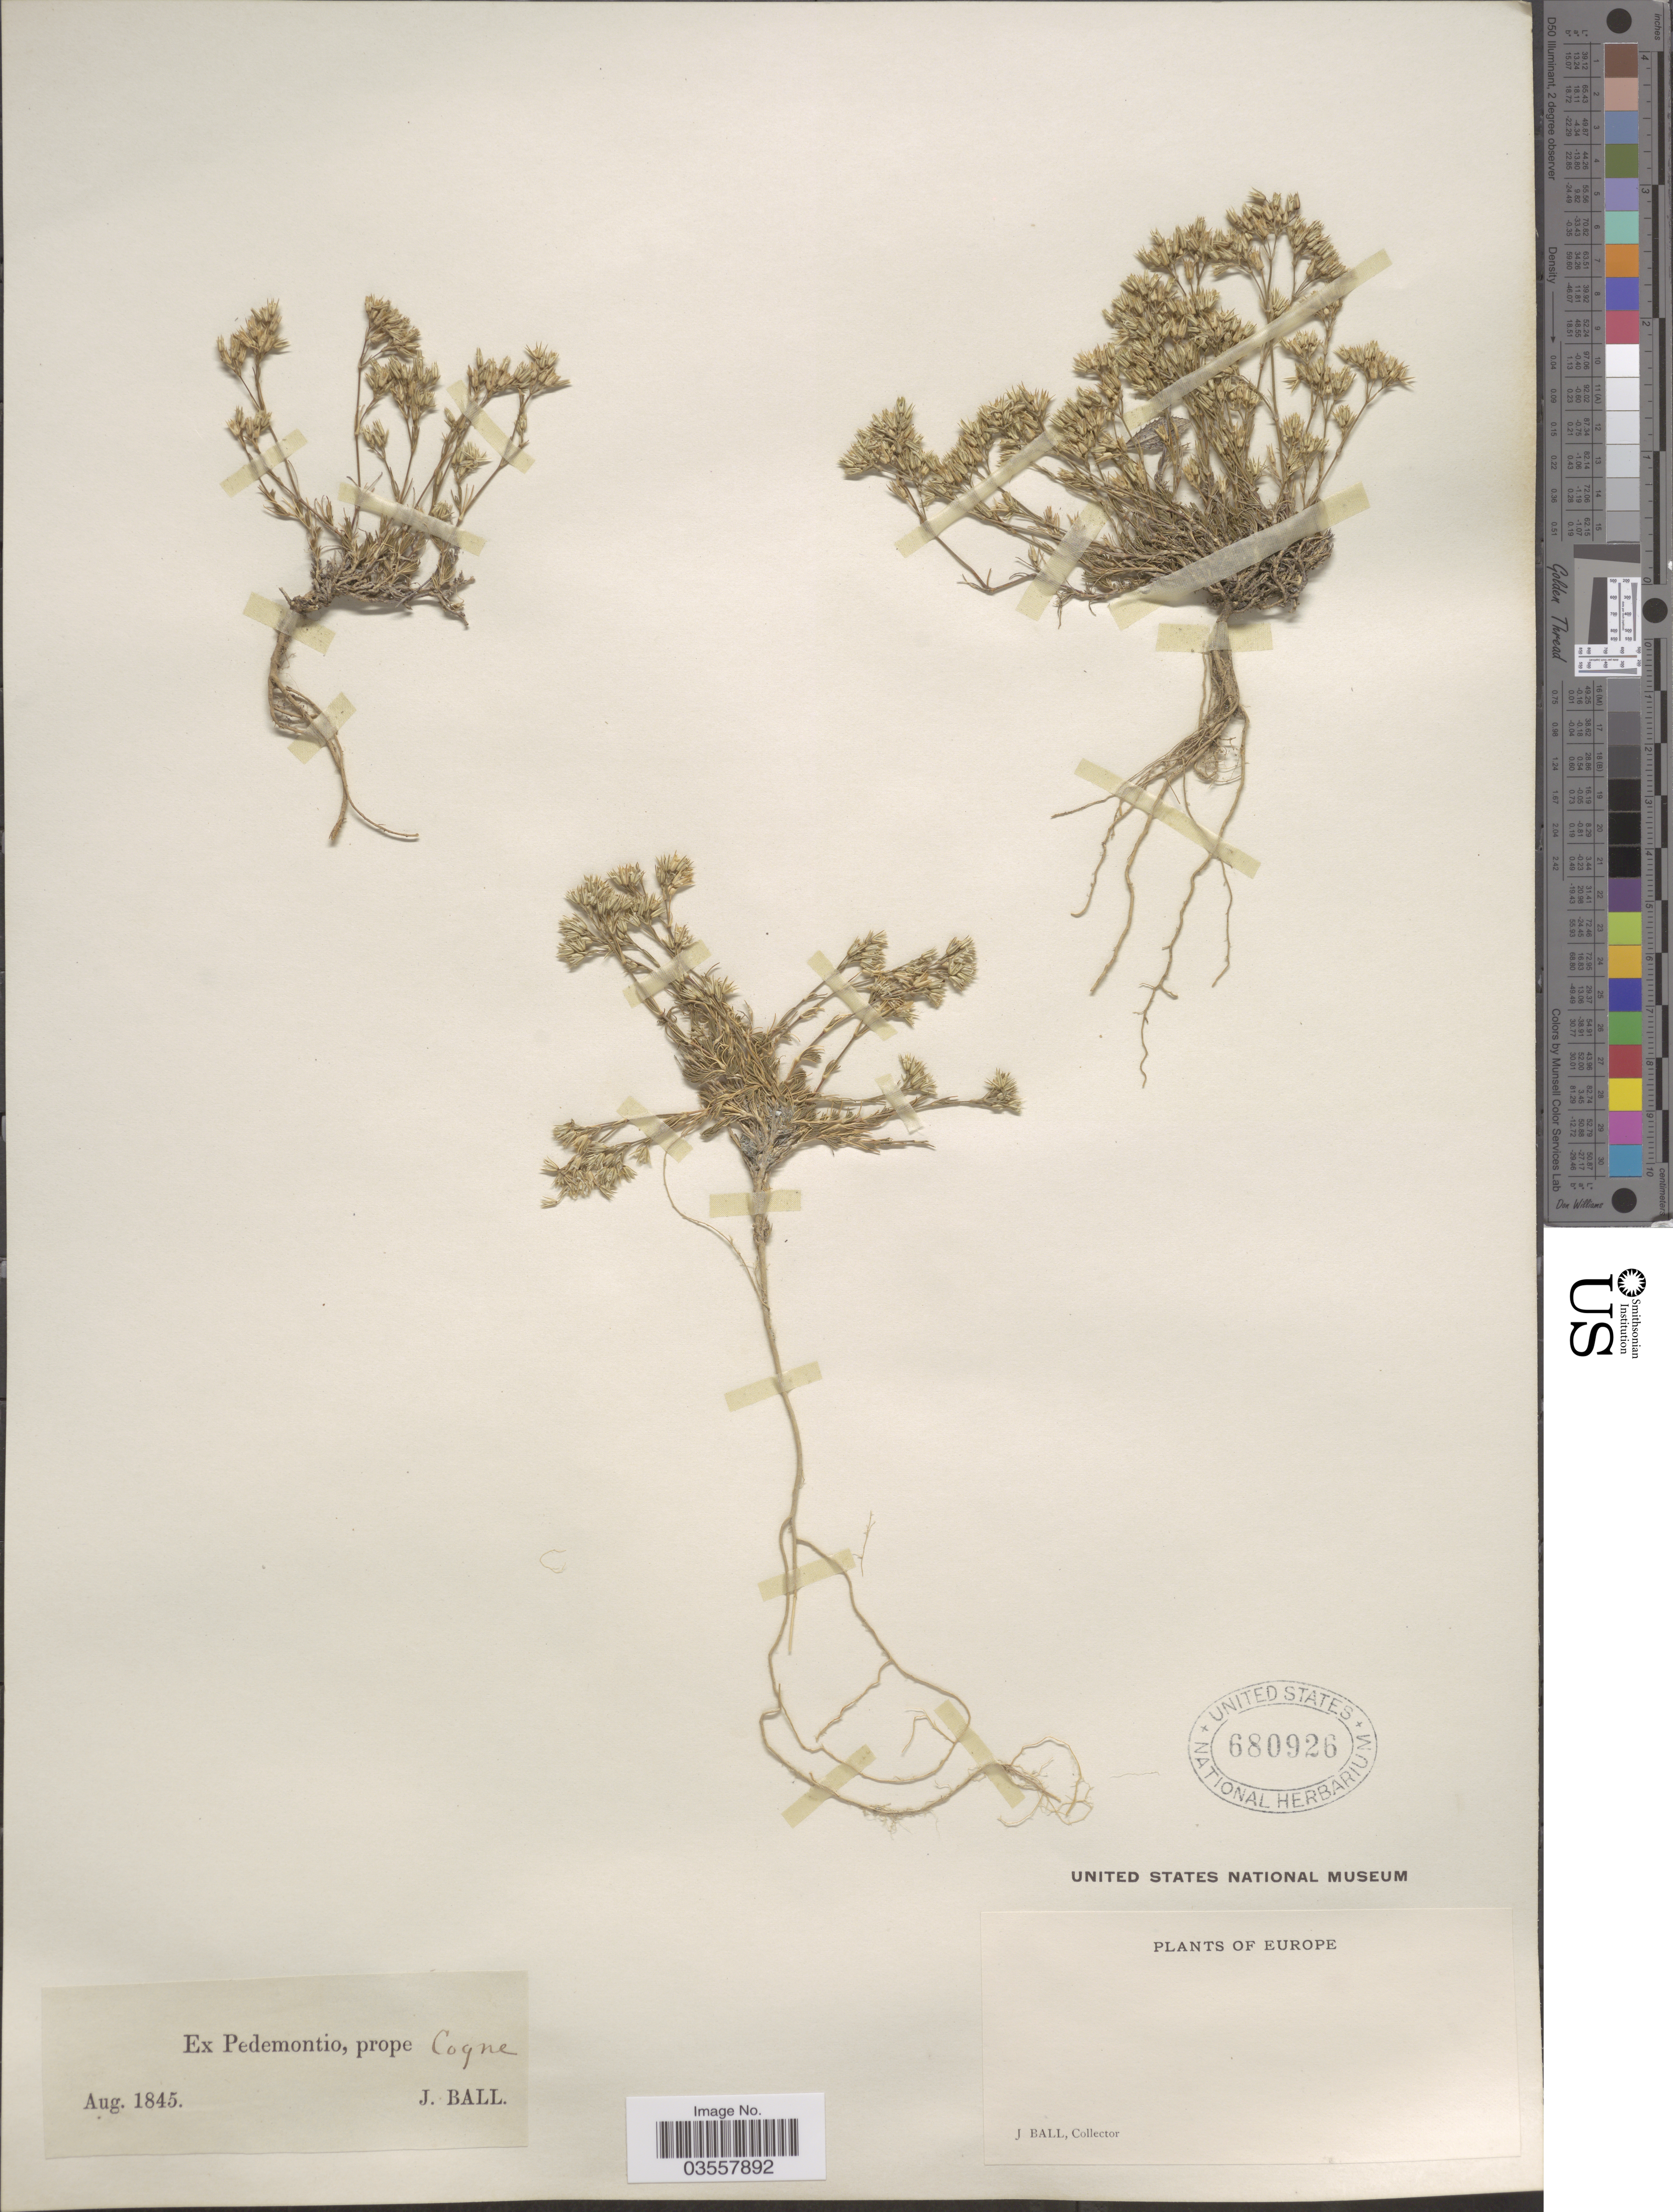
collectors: J. Ball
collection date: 1845-08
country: Italy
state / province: Piedmont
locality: Ex Pedemontio, prope Cogne.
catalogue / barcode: US 680926